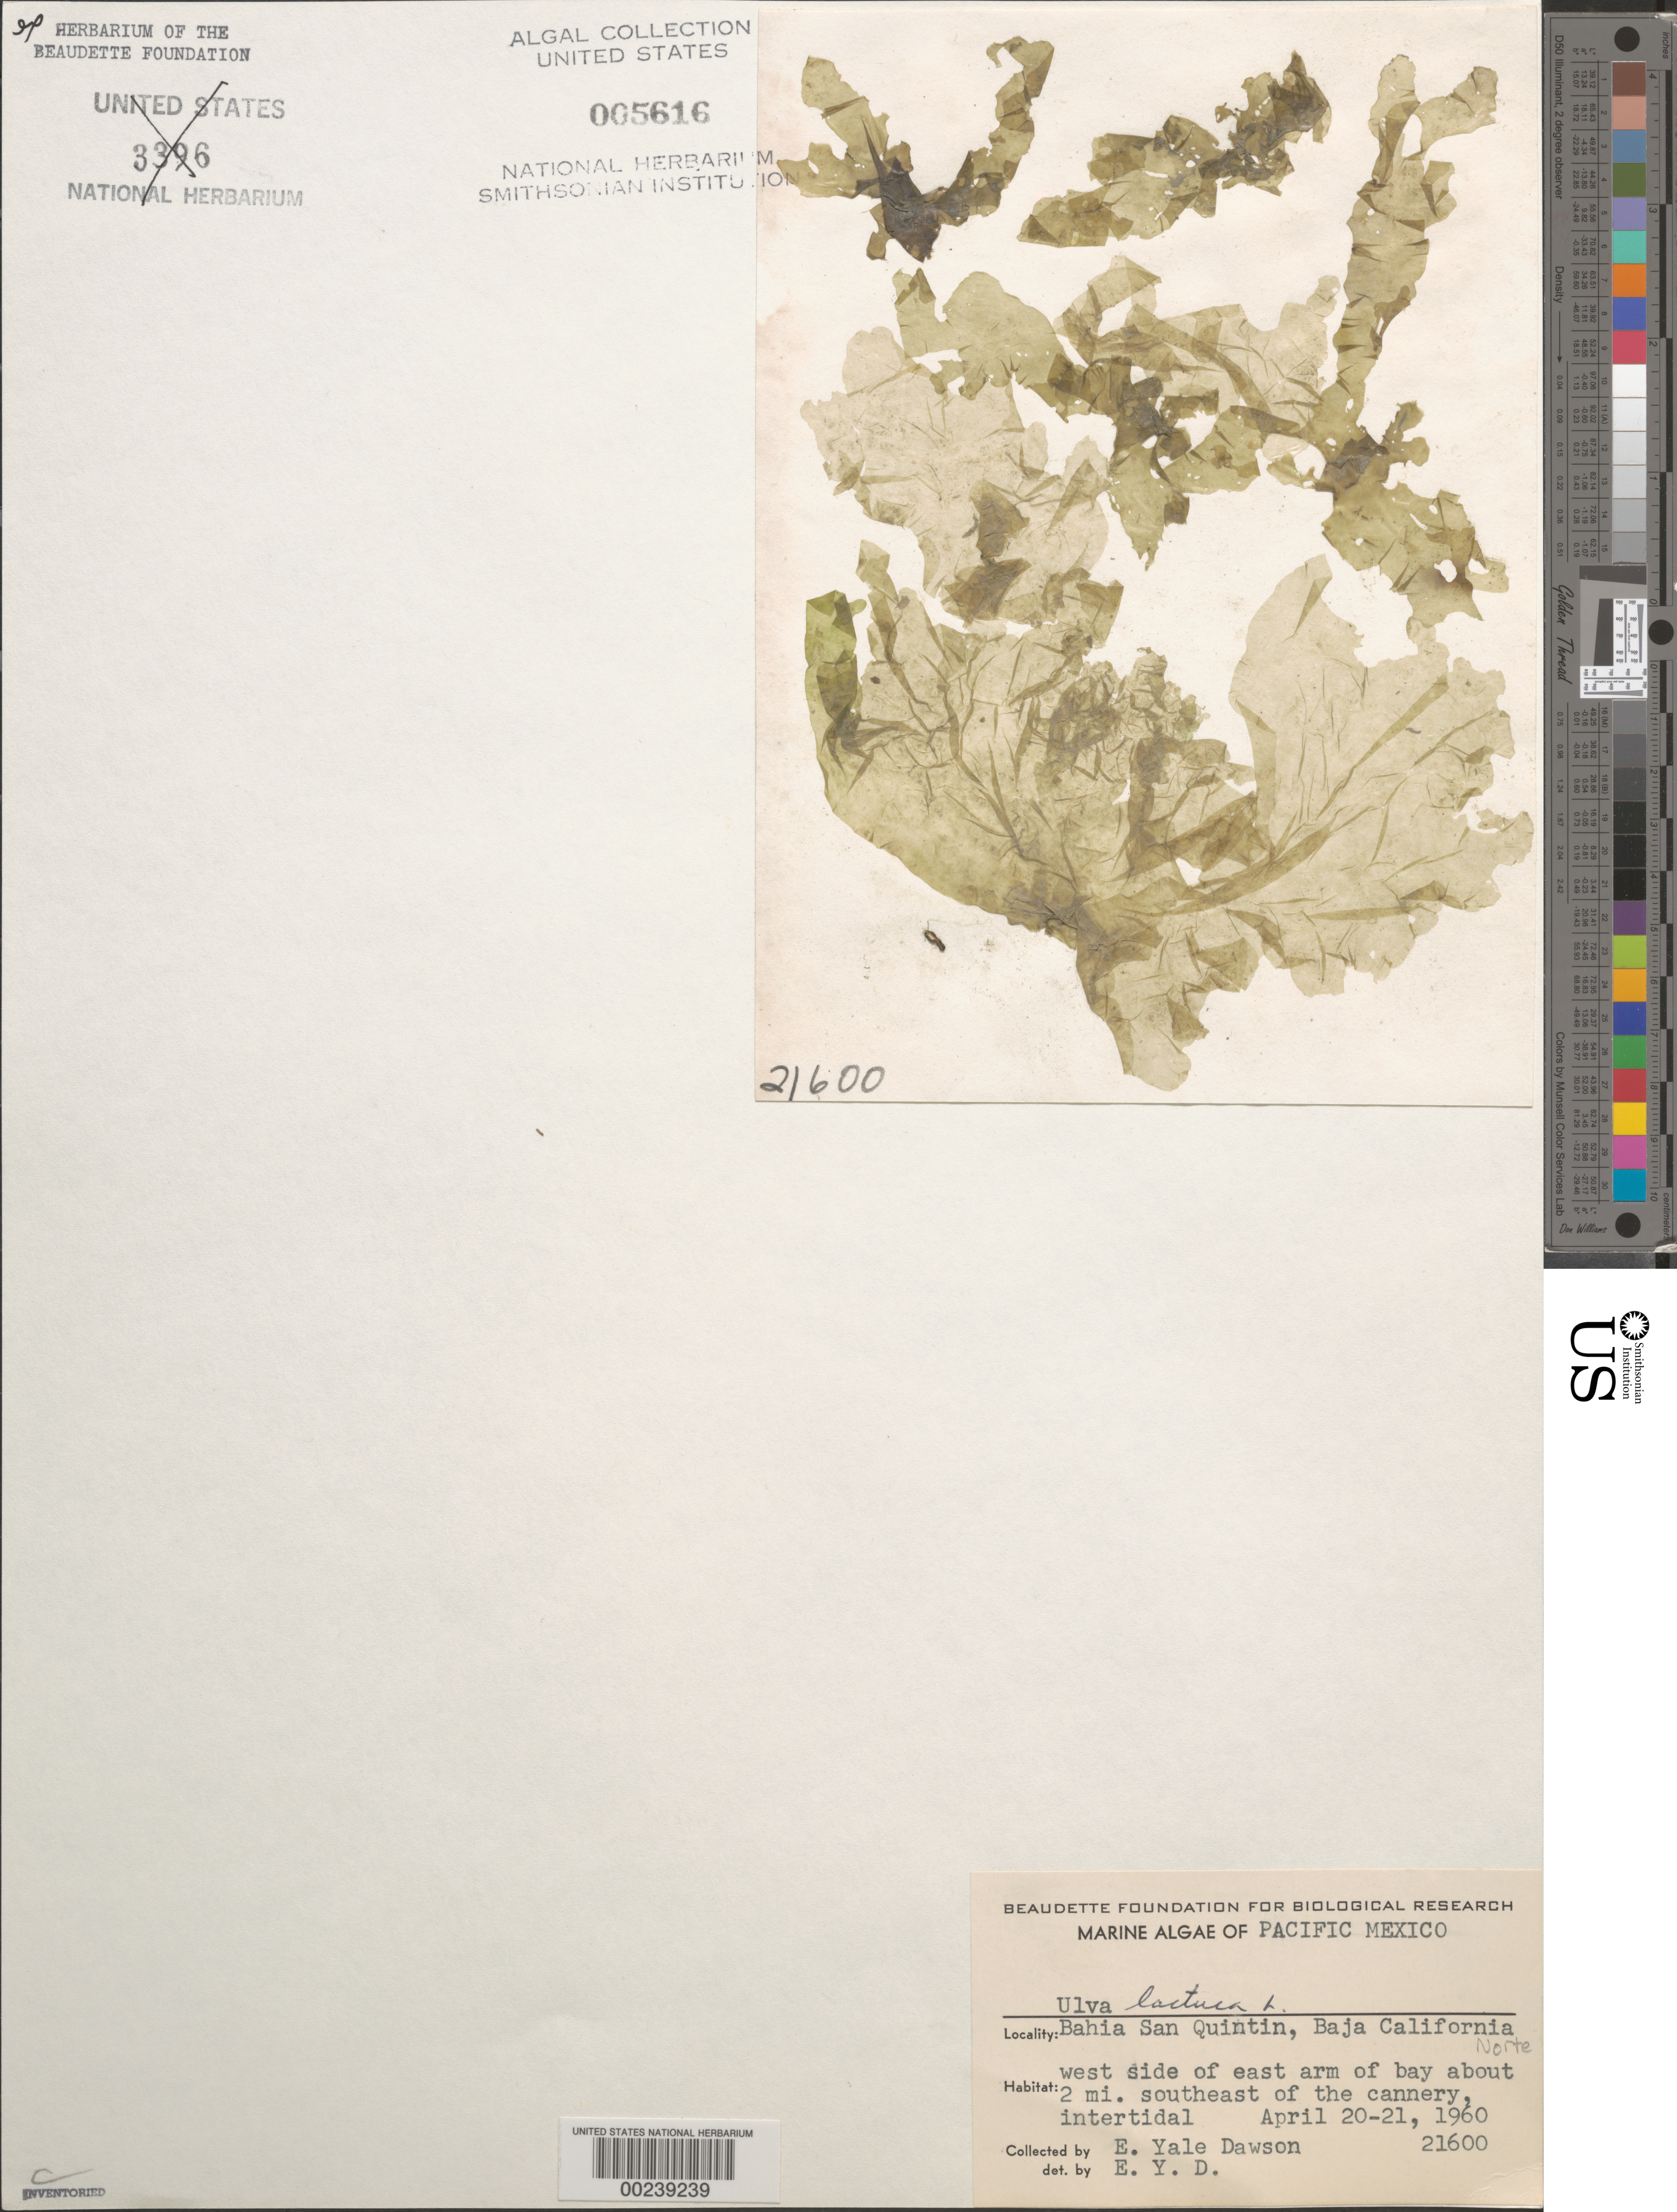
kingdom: Plantae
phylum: Chlorophyta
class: Ulvophyceae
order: Ulvales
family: Ulvaceae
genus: Ulva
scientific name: Ulva lactuca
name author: L.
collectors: E. Y. Dawson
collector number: EYD 21600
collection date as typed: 20 Apr 1960 TO 21 Apr 1960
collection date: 1960-04-20/1960-04-21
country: Mexico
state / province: Baja California Norte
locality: Bahia San Quintin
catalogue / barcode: US 5616